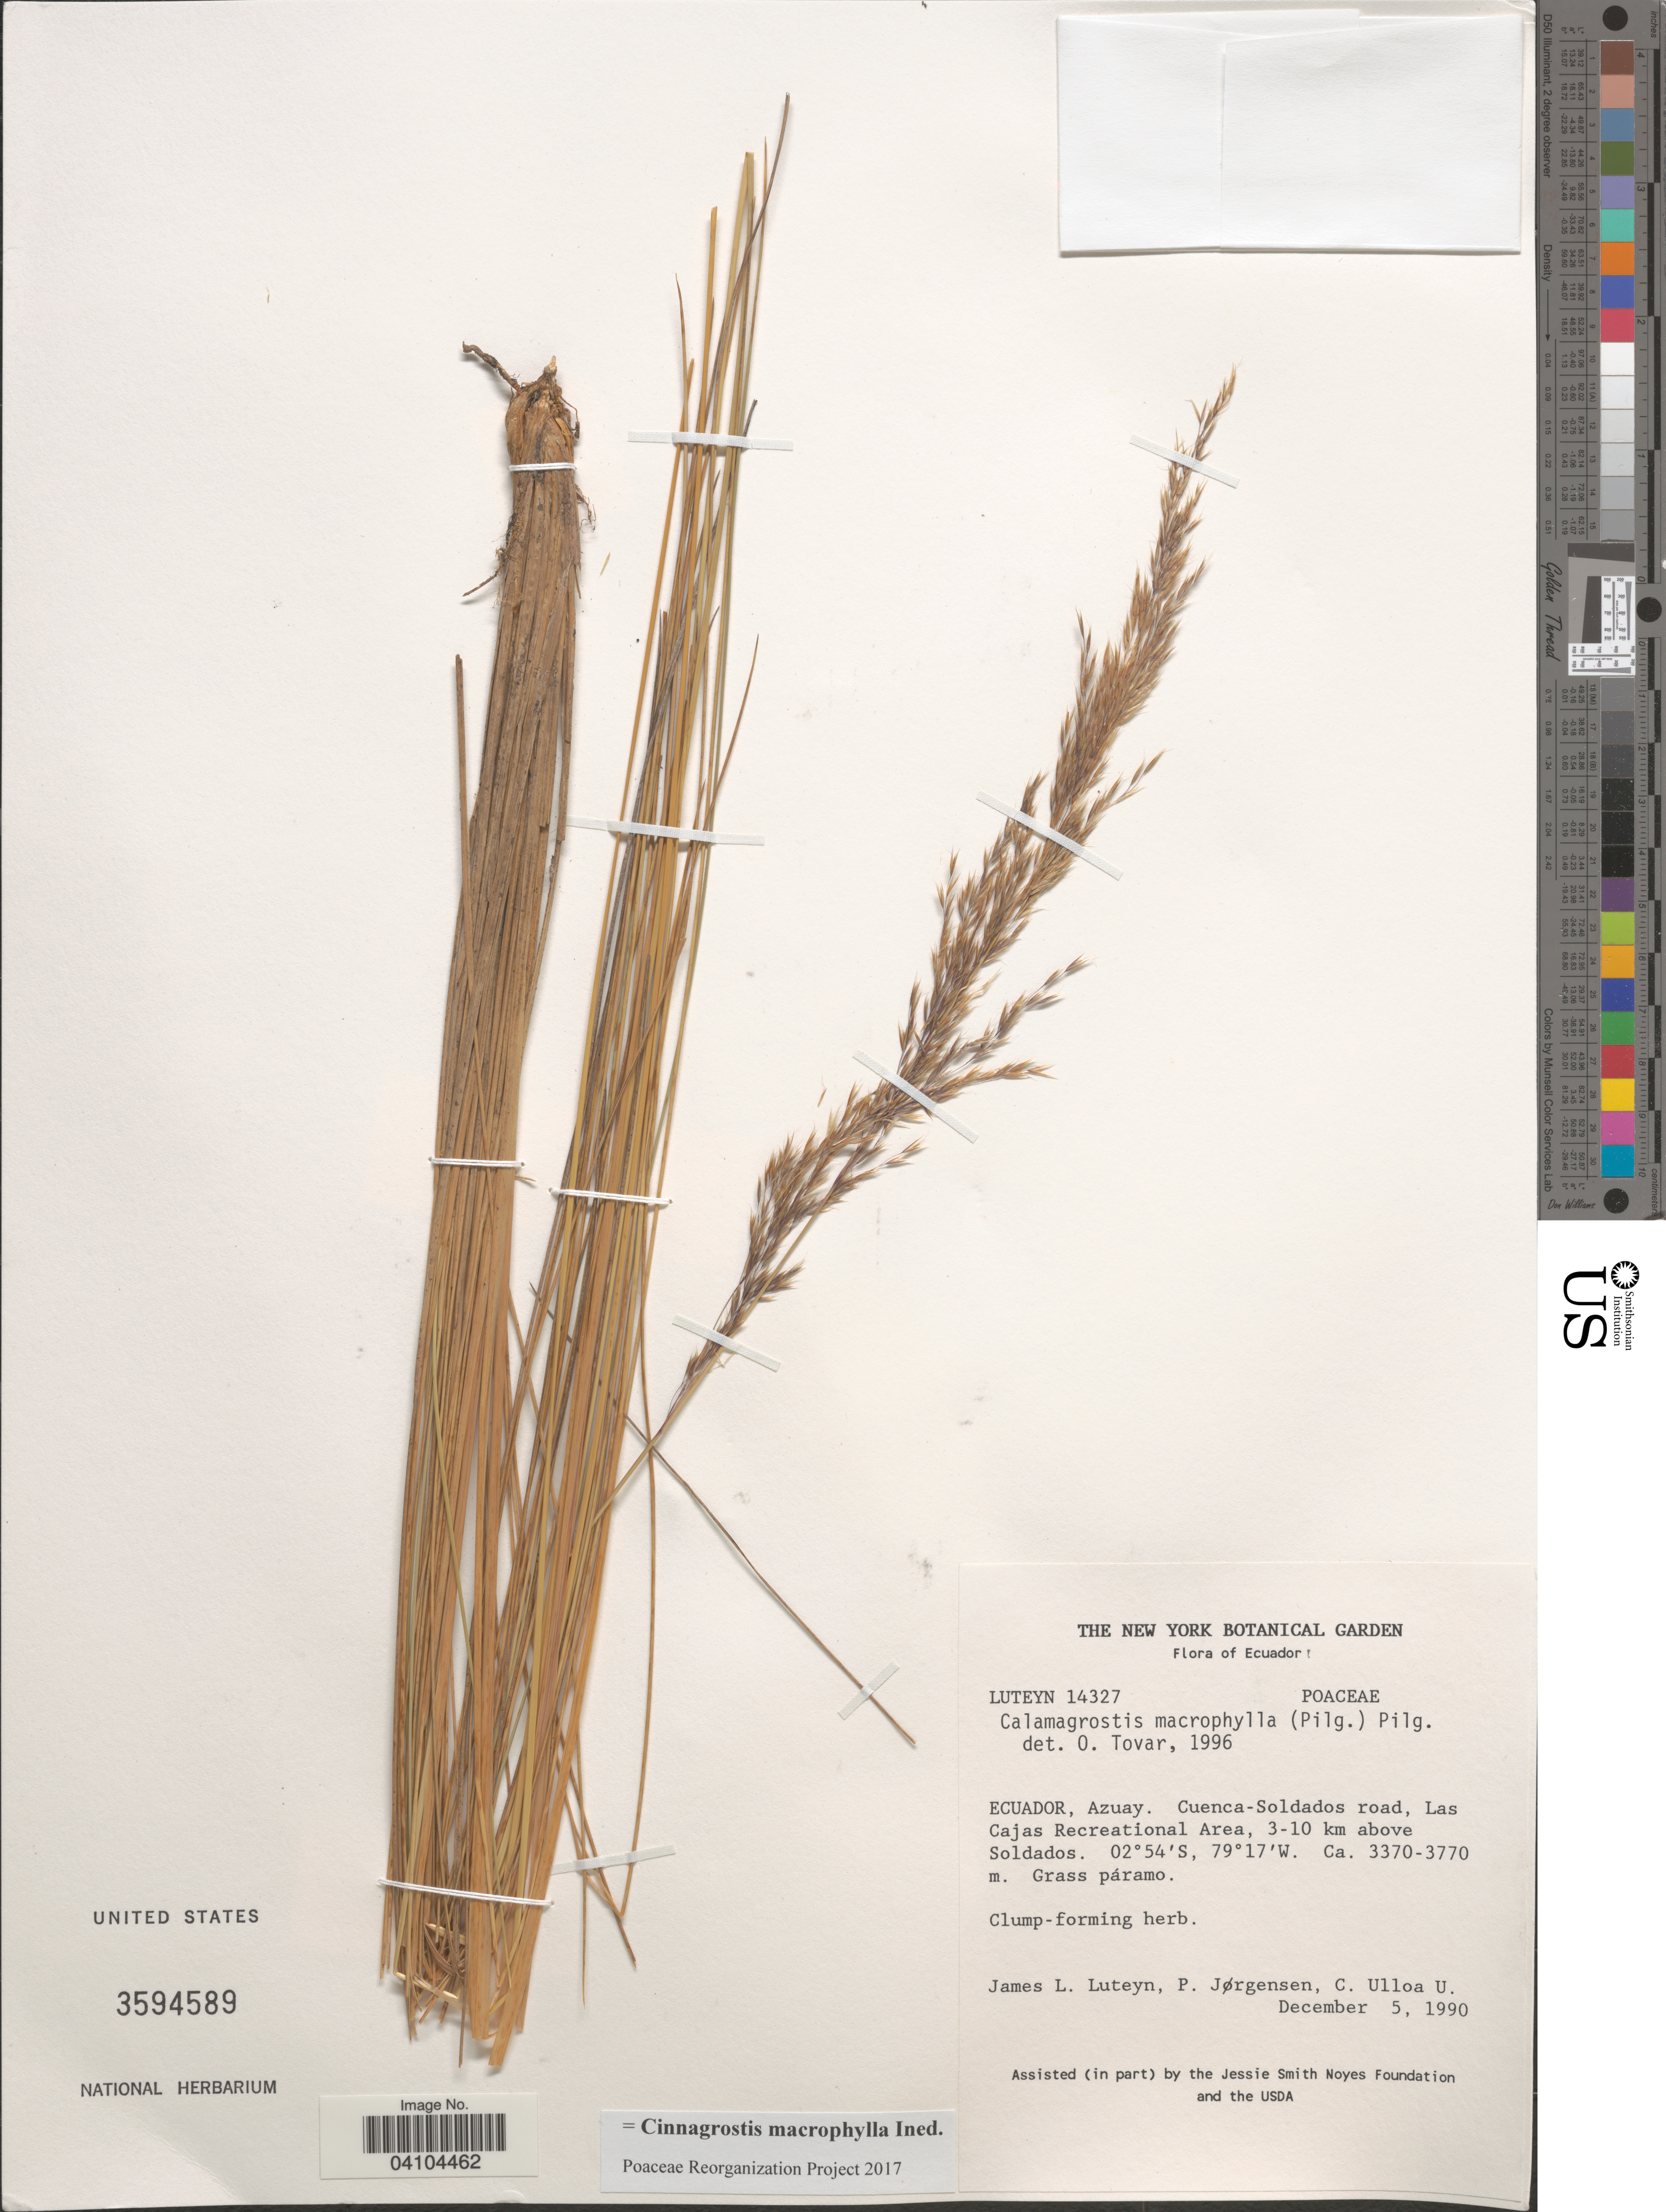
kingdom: Plantae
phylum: Tracheophyta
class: Liliopsida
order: Poales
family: Poaceae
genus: Cinnagrostis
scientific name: Cinnagrostis macrophylla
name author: (Pilg.) P.M. Peterson et al.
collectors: J. Luteyn, P. Jørgensen & C. Ulloa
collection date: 1990-12-05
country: Ecuador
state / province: Azuay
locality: Cuenca-Soldados road, Las Cajas Recreational Area, 3-10 km above Soldados.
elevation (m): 3370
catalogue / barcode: US 3594589